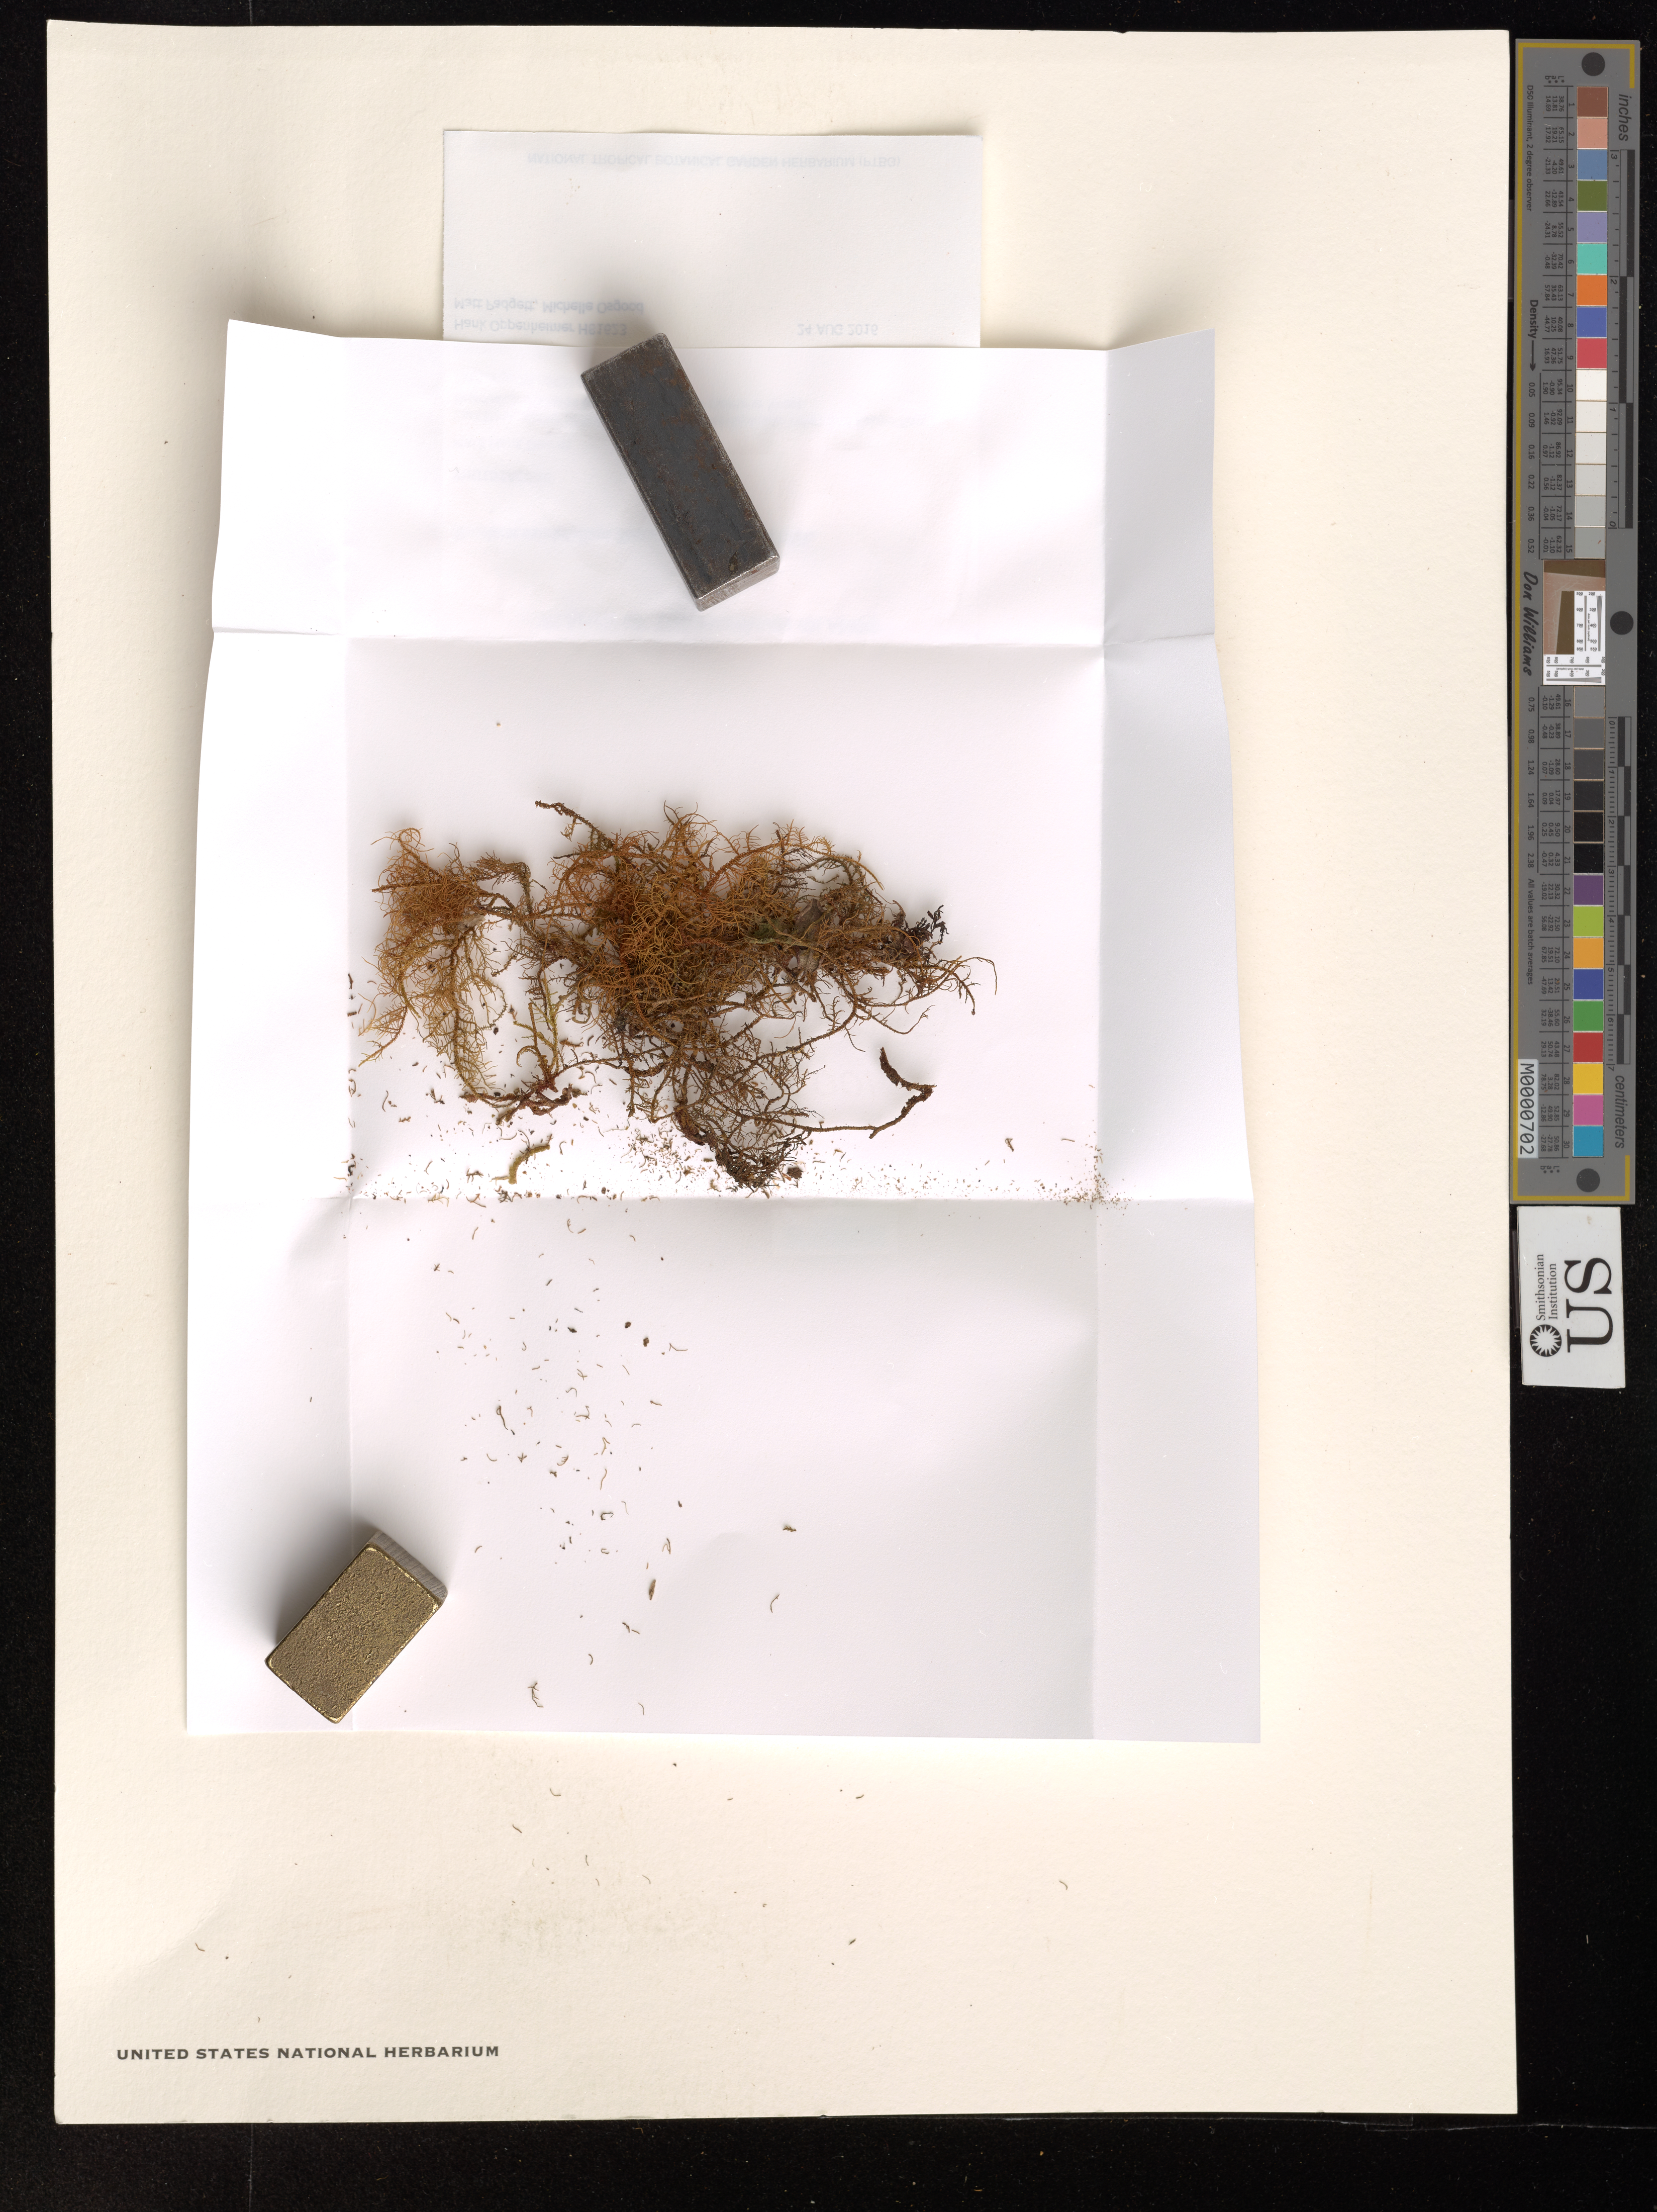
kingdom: Plantae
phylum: Bryophyta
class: Bryopsida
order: Hypnales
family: Thuidiaceae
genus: Thuidium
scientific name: Thuidium cymbifolium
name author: (Dozy & Molk.) Dozy & Molk.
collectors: H. Oppenheimer & M. Padgett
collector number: H81623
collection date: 2016-08-24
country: United States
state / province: Hawaii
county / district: Maui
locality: The Hawaiian Islands. Maui District. East Maui, slopes of Kuiki planeze, between Kipahulu Valley and Kaupo Gap, Nuanualoa drainage basin.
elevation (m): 1463